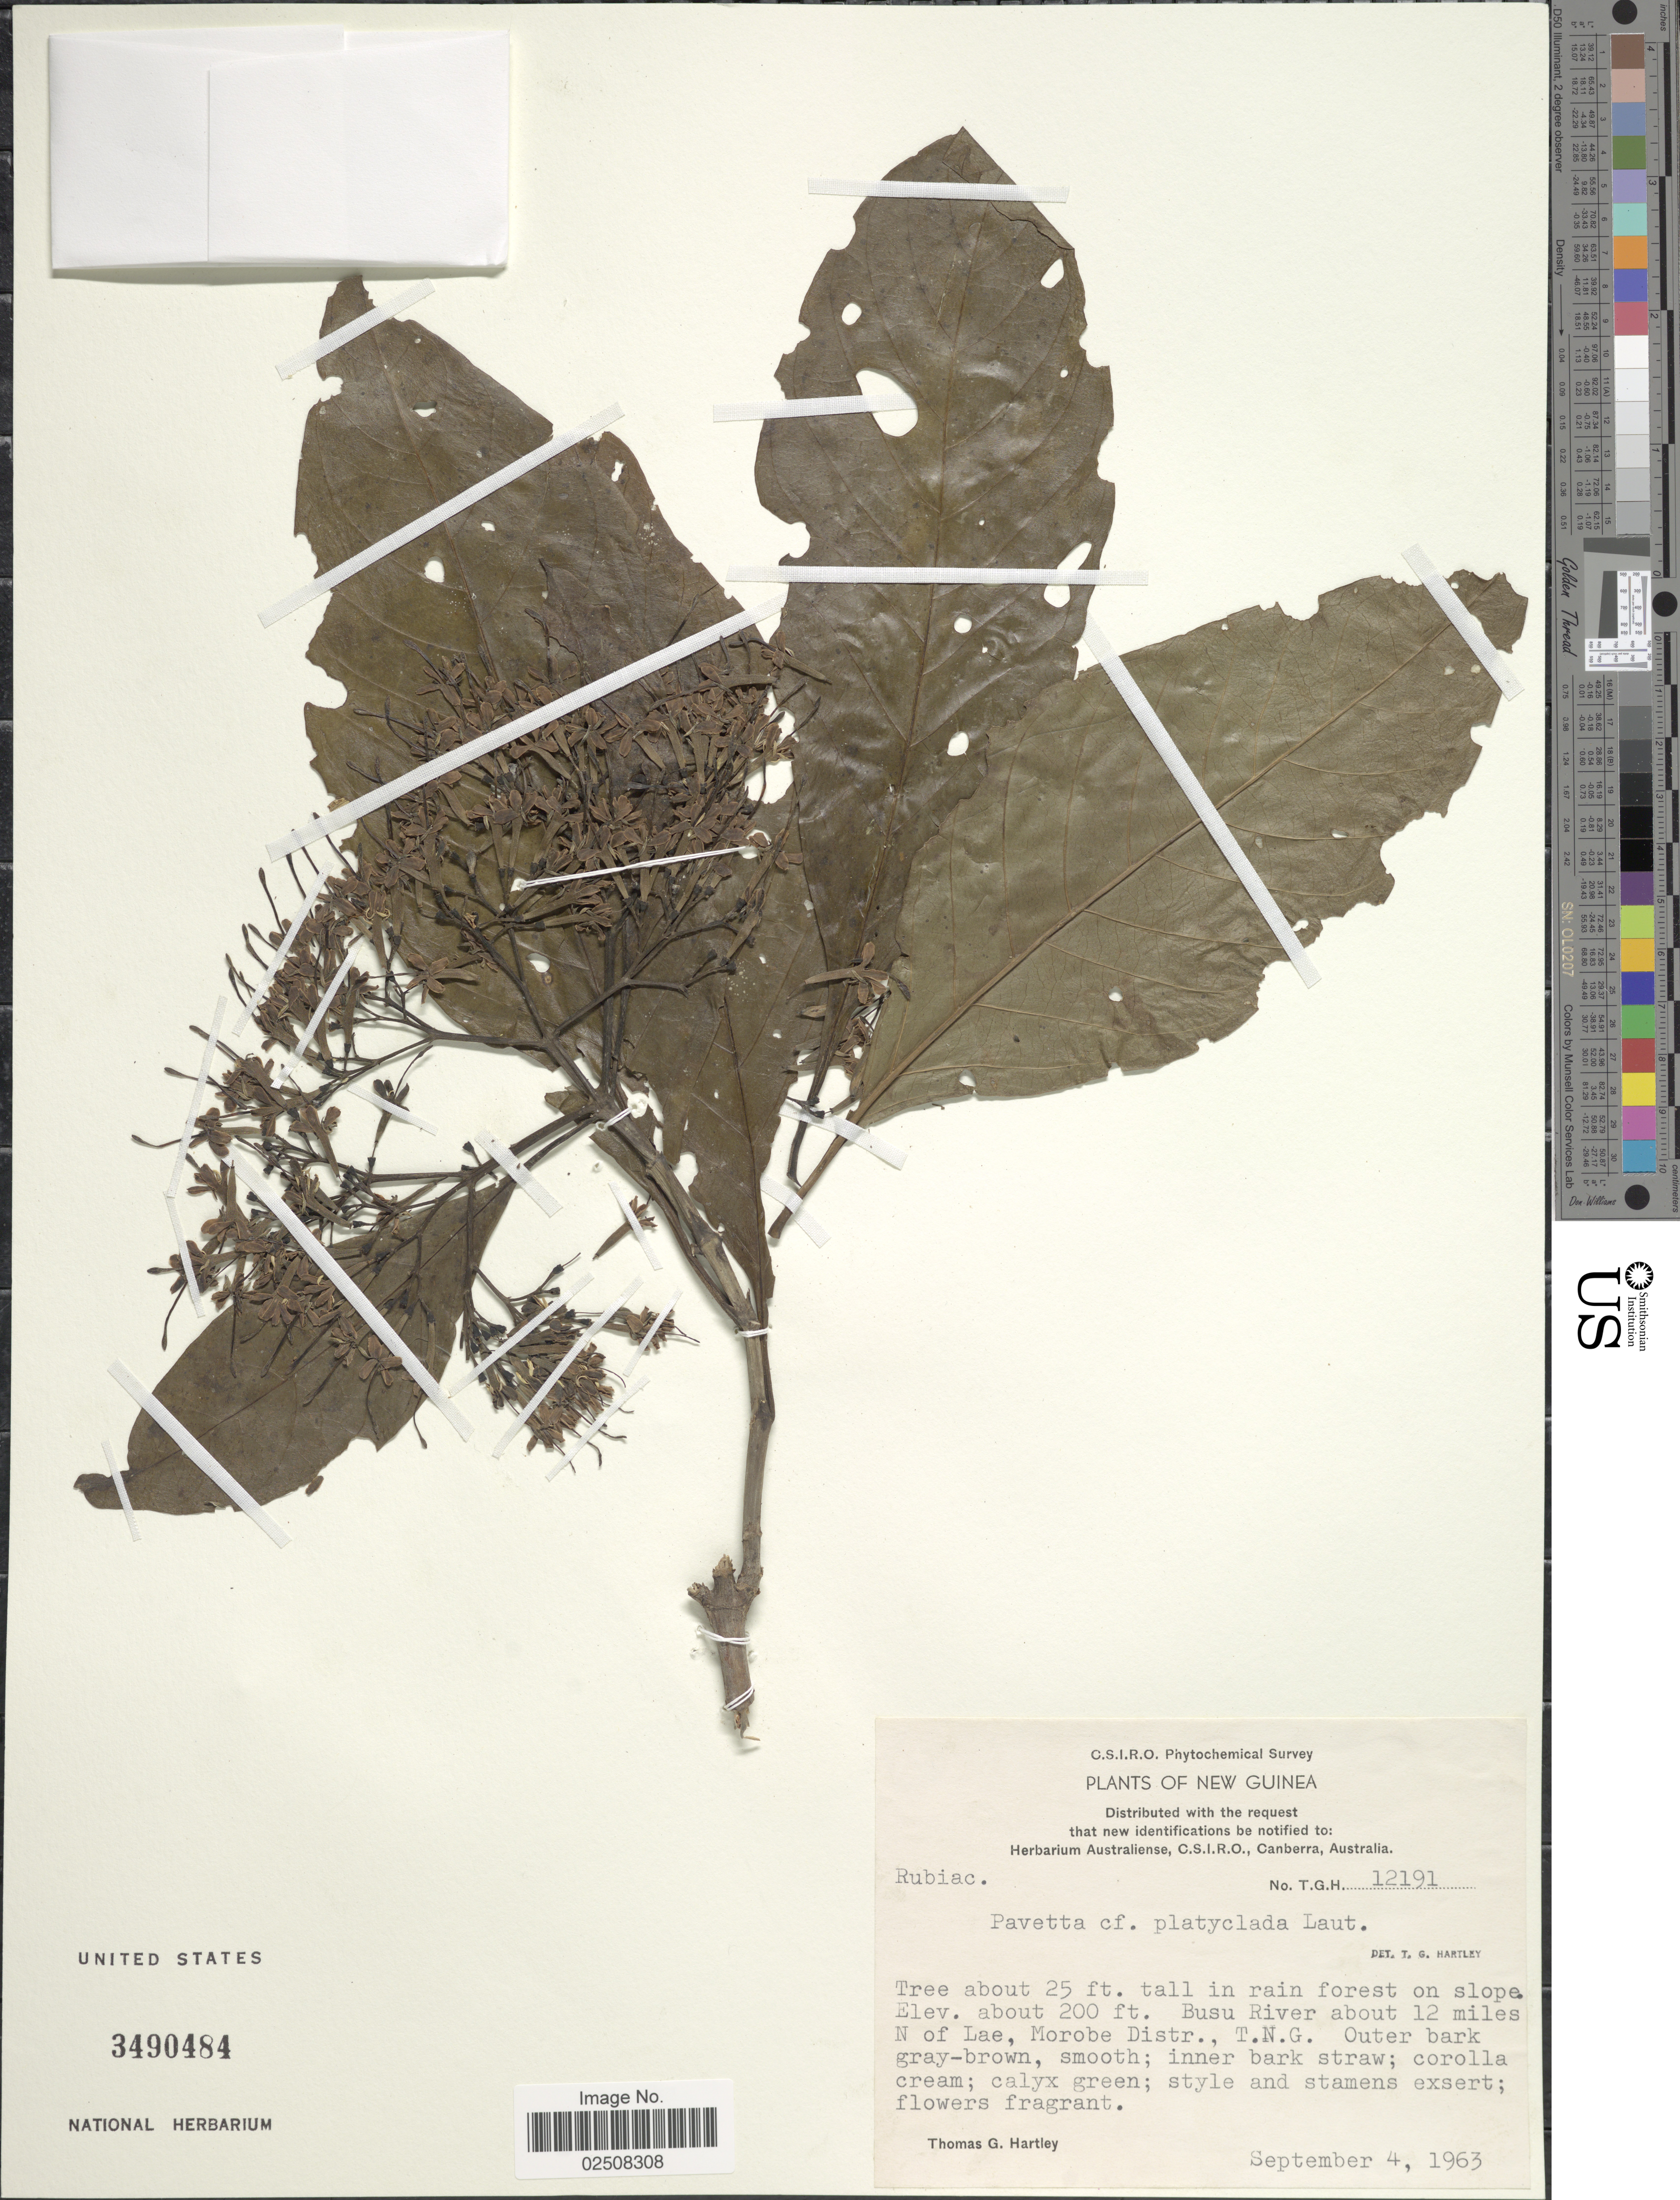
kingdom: Plantae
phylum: Tracheophyta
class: Magnoliopsida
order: Gentianales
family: Rubiaceae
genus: Pavetta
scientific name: Pavetta platyclada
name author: K. Schum. & Lauterb.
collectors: T. G. Hartley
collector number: T.G.H. 12191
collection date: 1963-09-04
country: Papua New Guinea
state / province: Morobe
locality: New Guinea, in rain forest on slope. Busu River about 12 miles N of Lae, Morobe Distr., T.N.G.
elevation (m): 61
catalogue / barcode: US 3490484